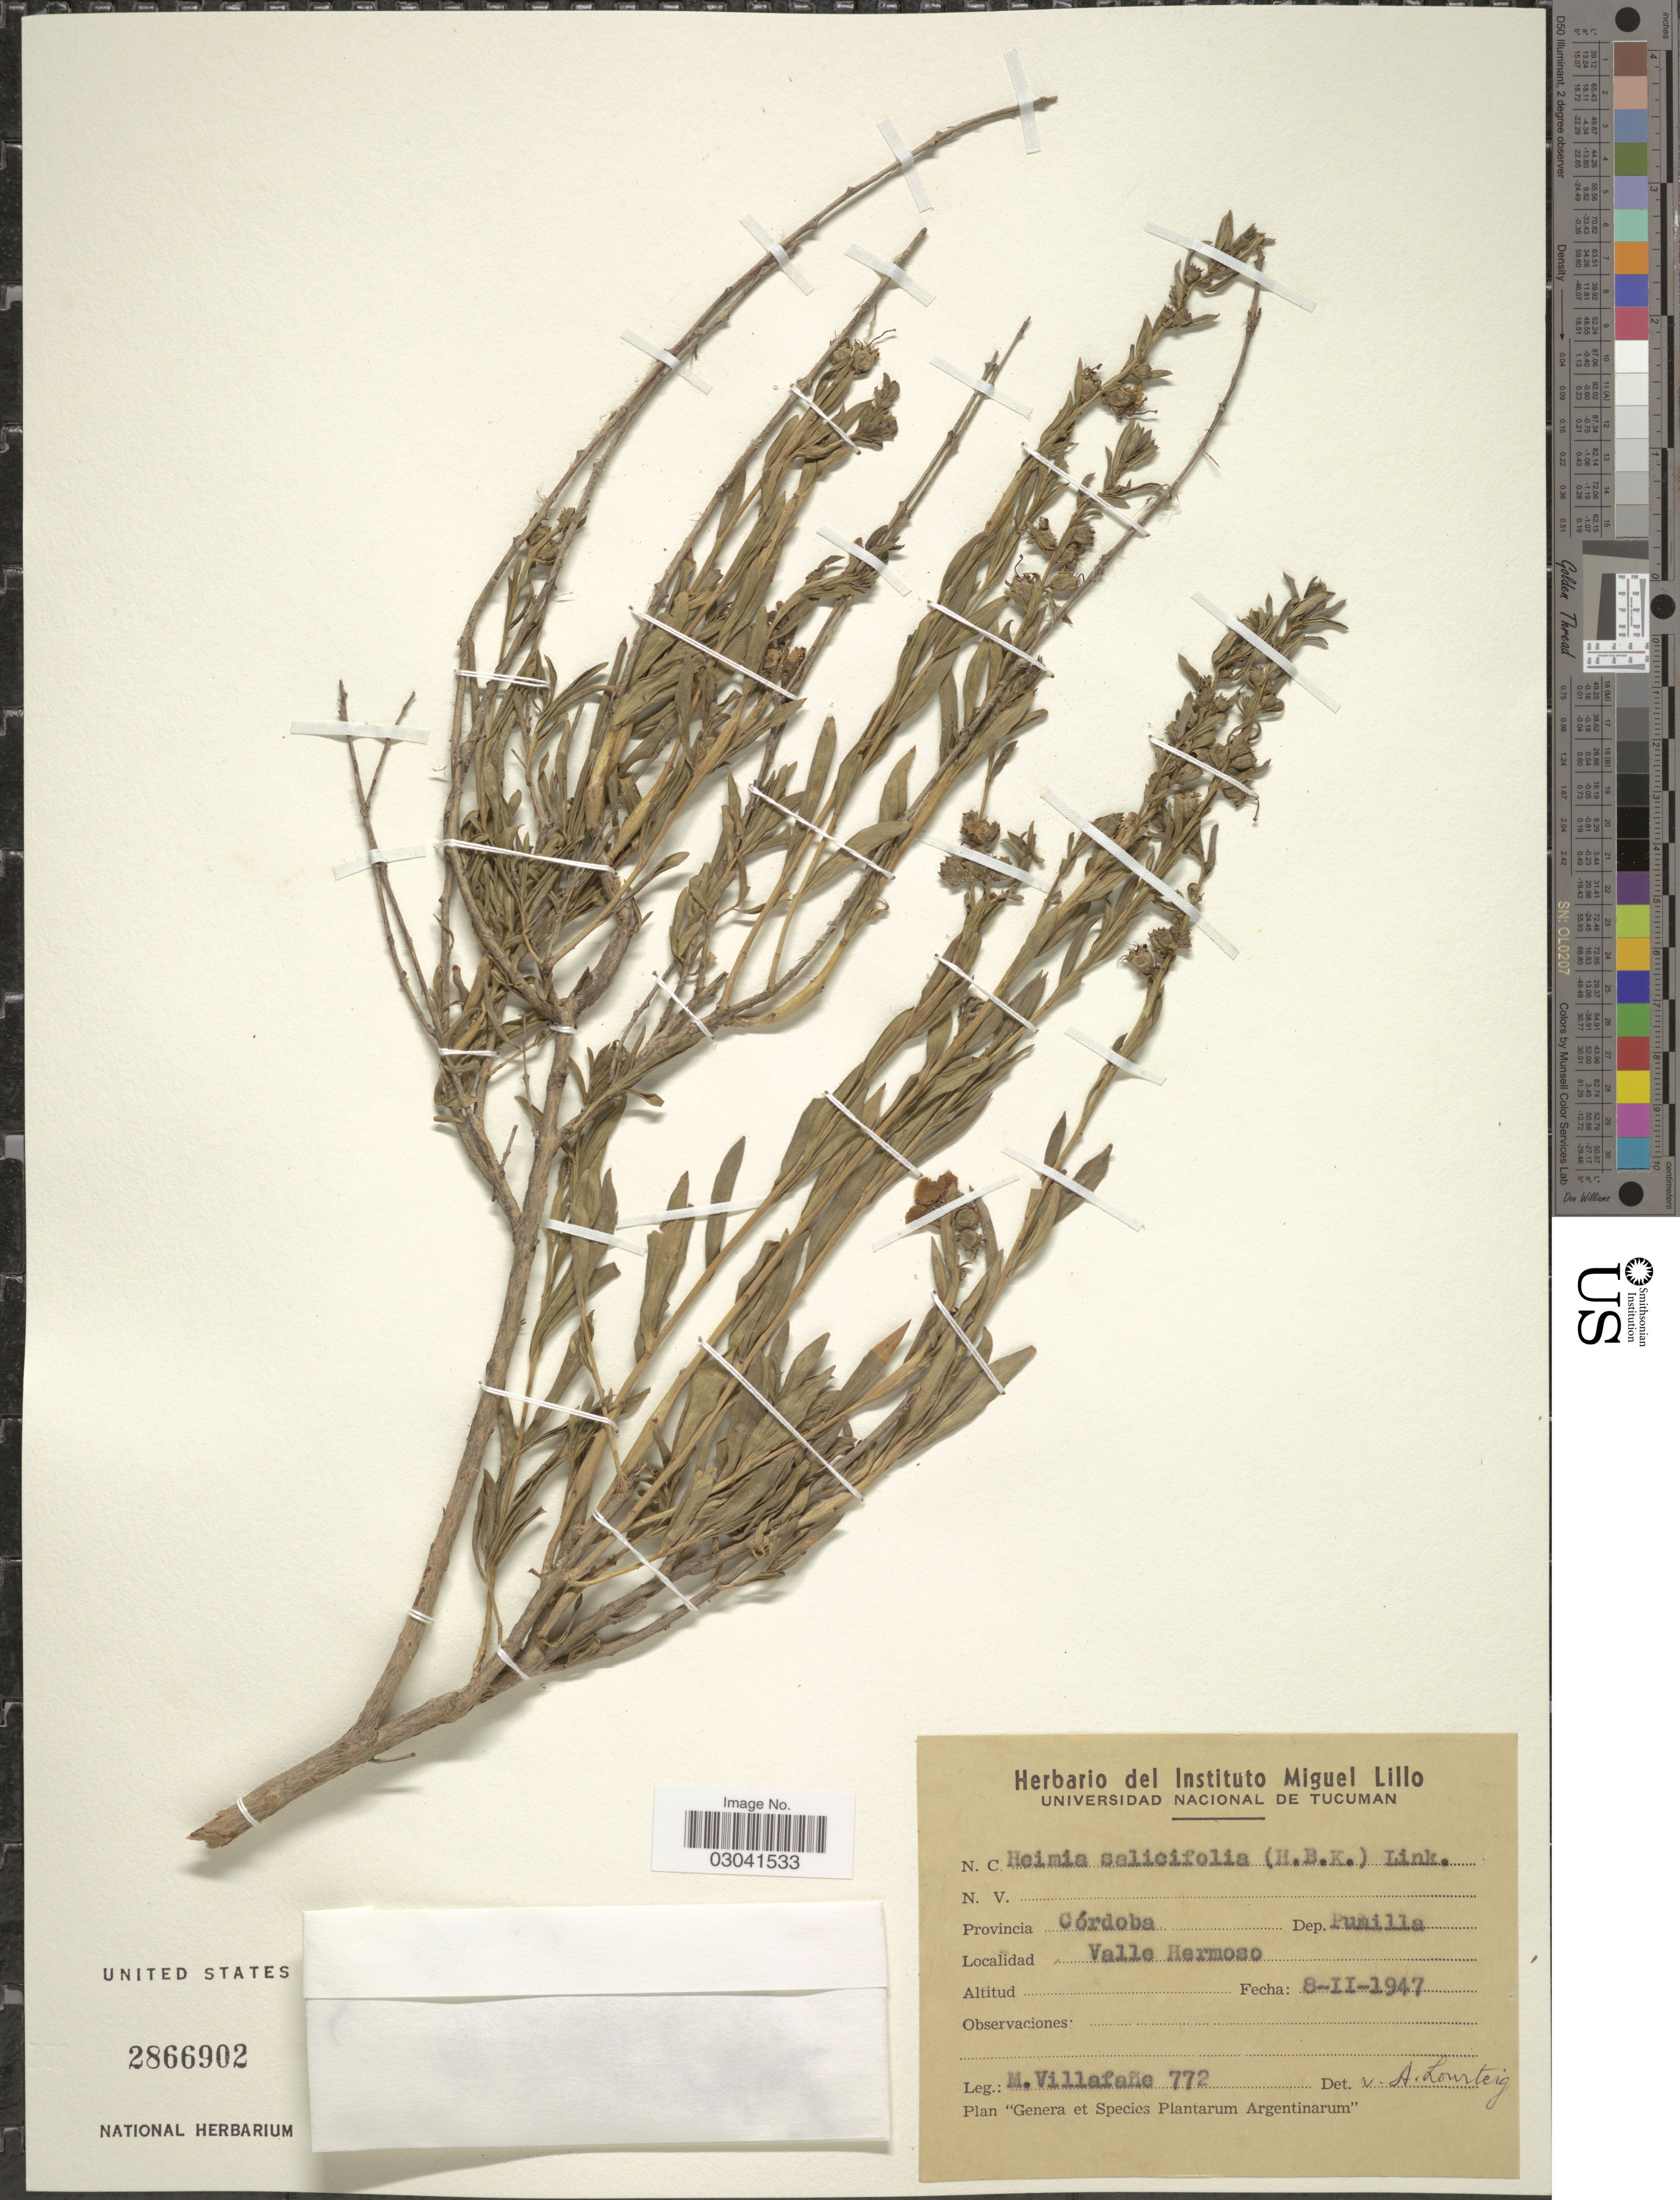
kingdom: Plantae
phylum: Tracheophyta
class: Magnoliopsida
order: Myrtales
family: Lythraceae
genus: Heimia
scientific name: Heimia salicifolia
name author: Link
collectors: M. Villafane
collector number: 772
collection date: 1947-02-08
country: Argentina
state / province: Cordoba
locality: Dep. Punilla. Valle Hermoso.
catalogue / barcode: US 2866902